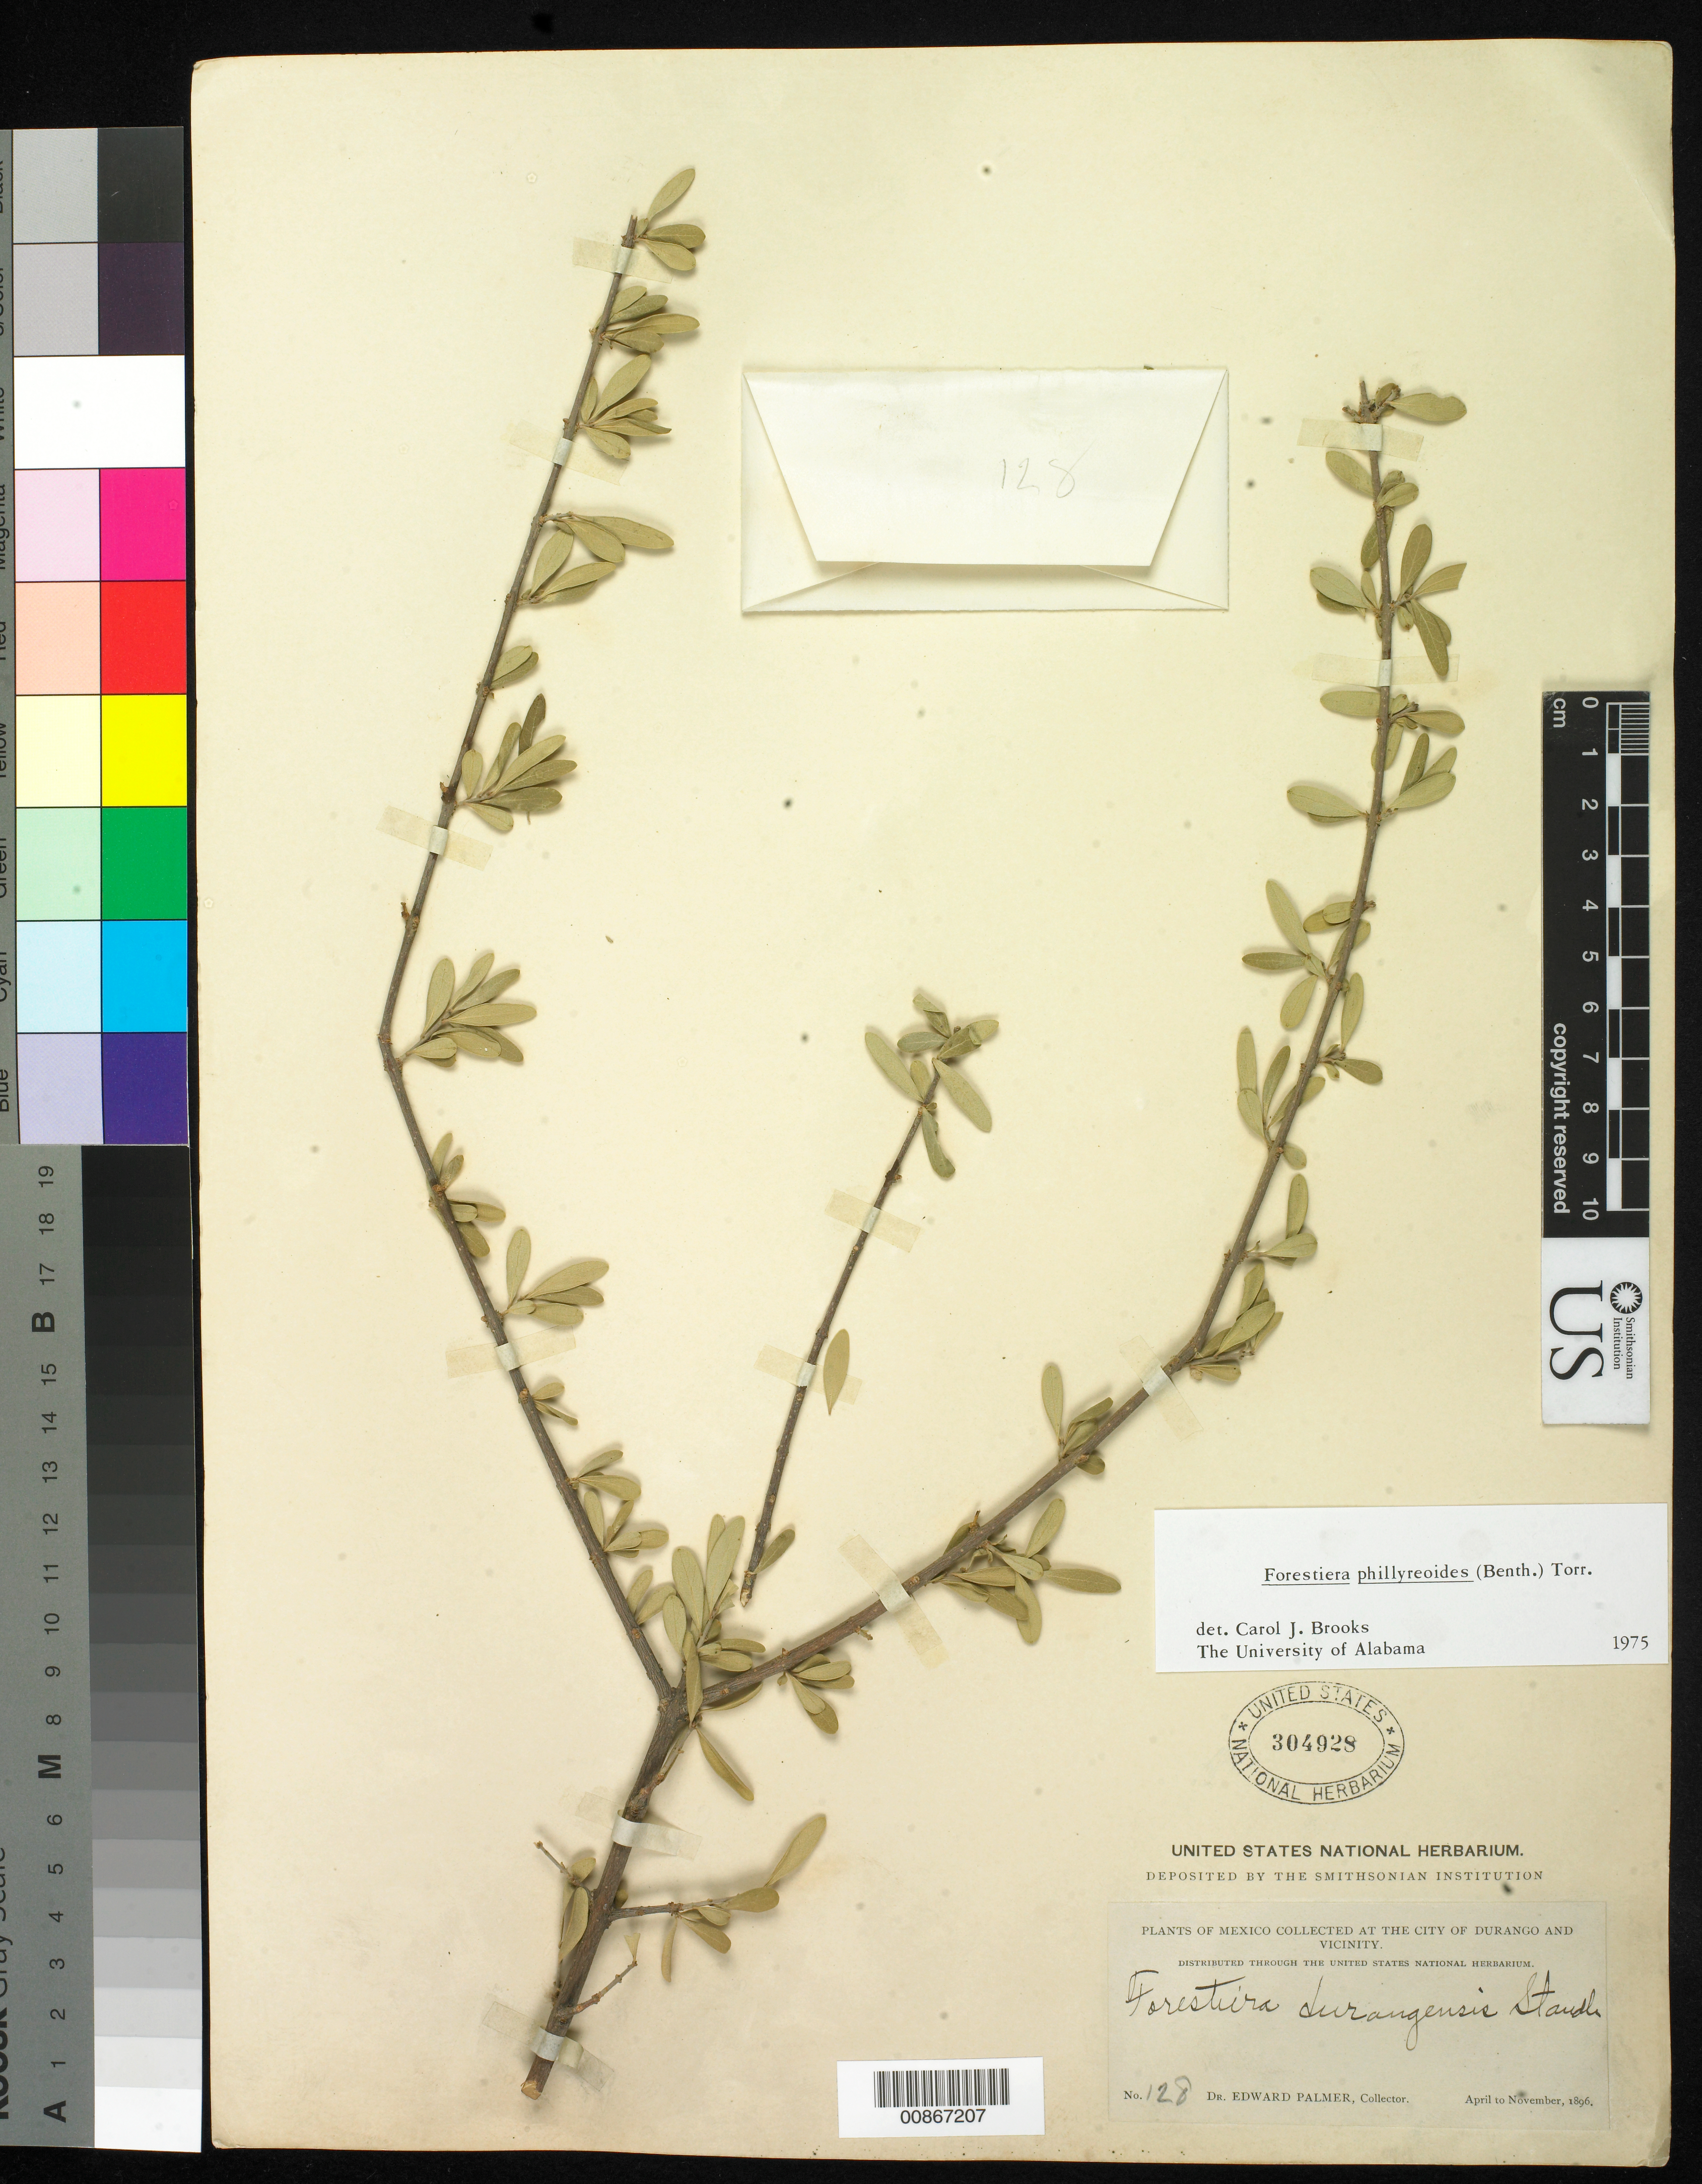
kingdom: Plantae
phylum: Tracheophyta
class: Magnoliopsida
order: Lamiales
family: Oleaceae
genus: Forestiera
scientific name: Forestiera phillyreoides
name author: (Benth.) Torr.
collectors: E. Palmer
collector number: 128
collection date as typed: Apr 1896 to -- Nov 1896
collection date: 1896-04/1896-11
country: Mexico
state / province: Durango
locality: City of Durango and vicinity.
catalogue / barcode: US 304928